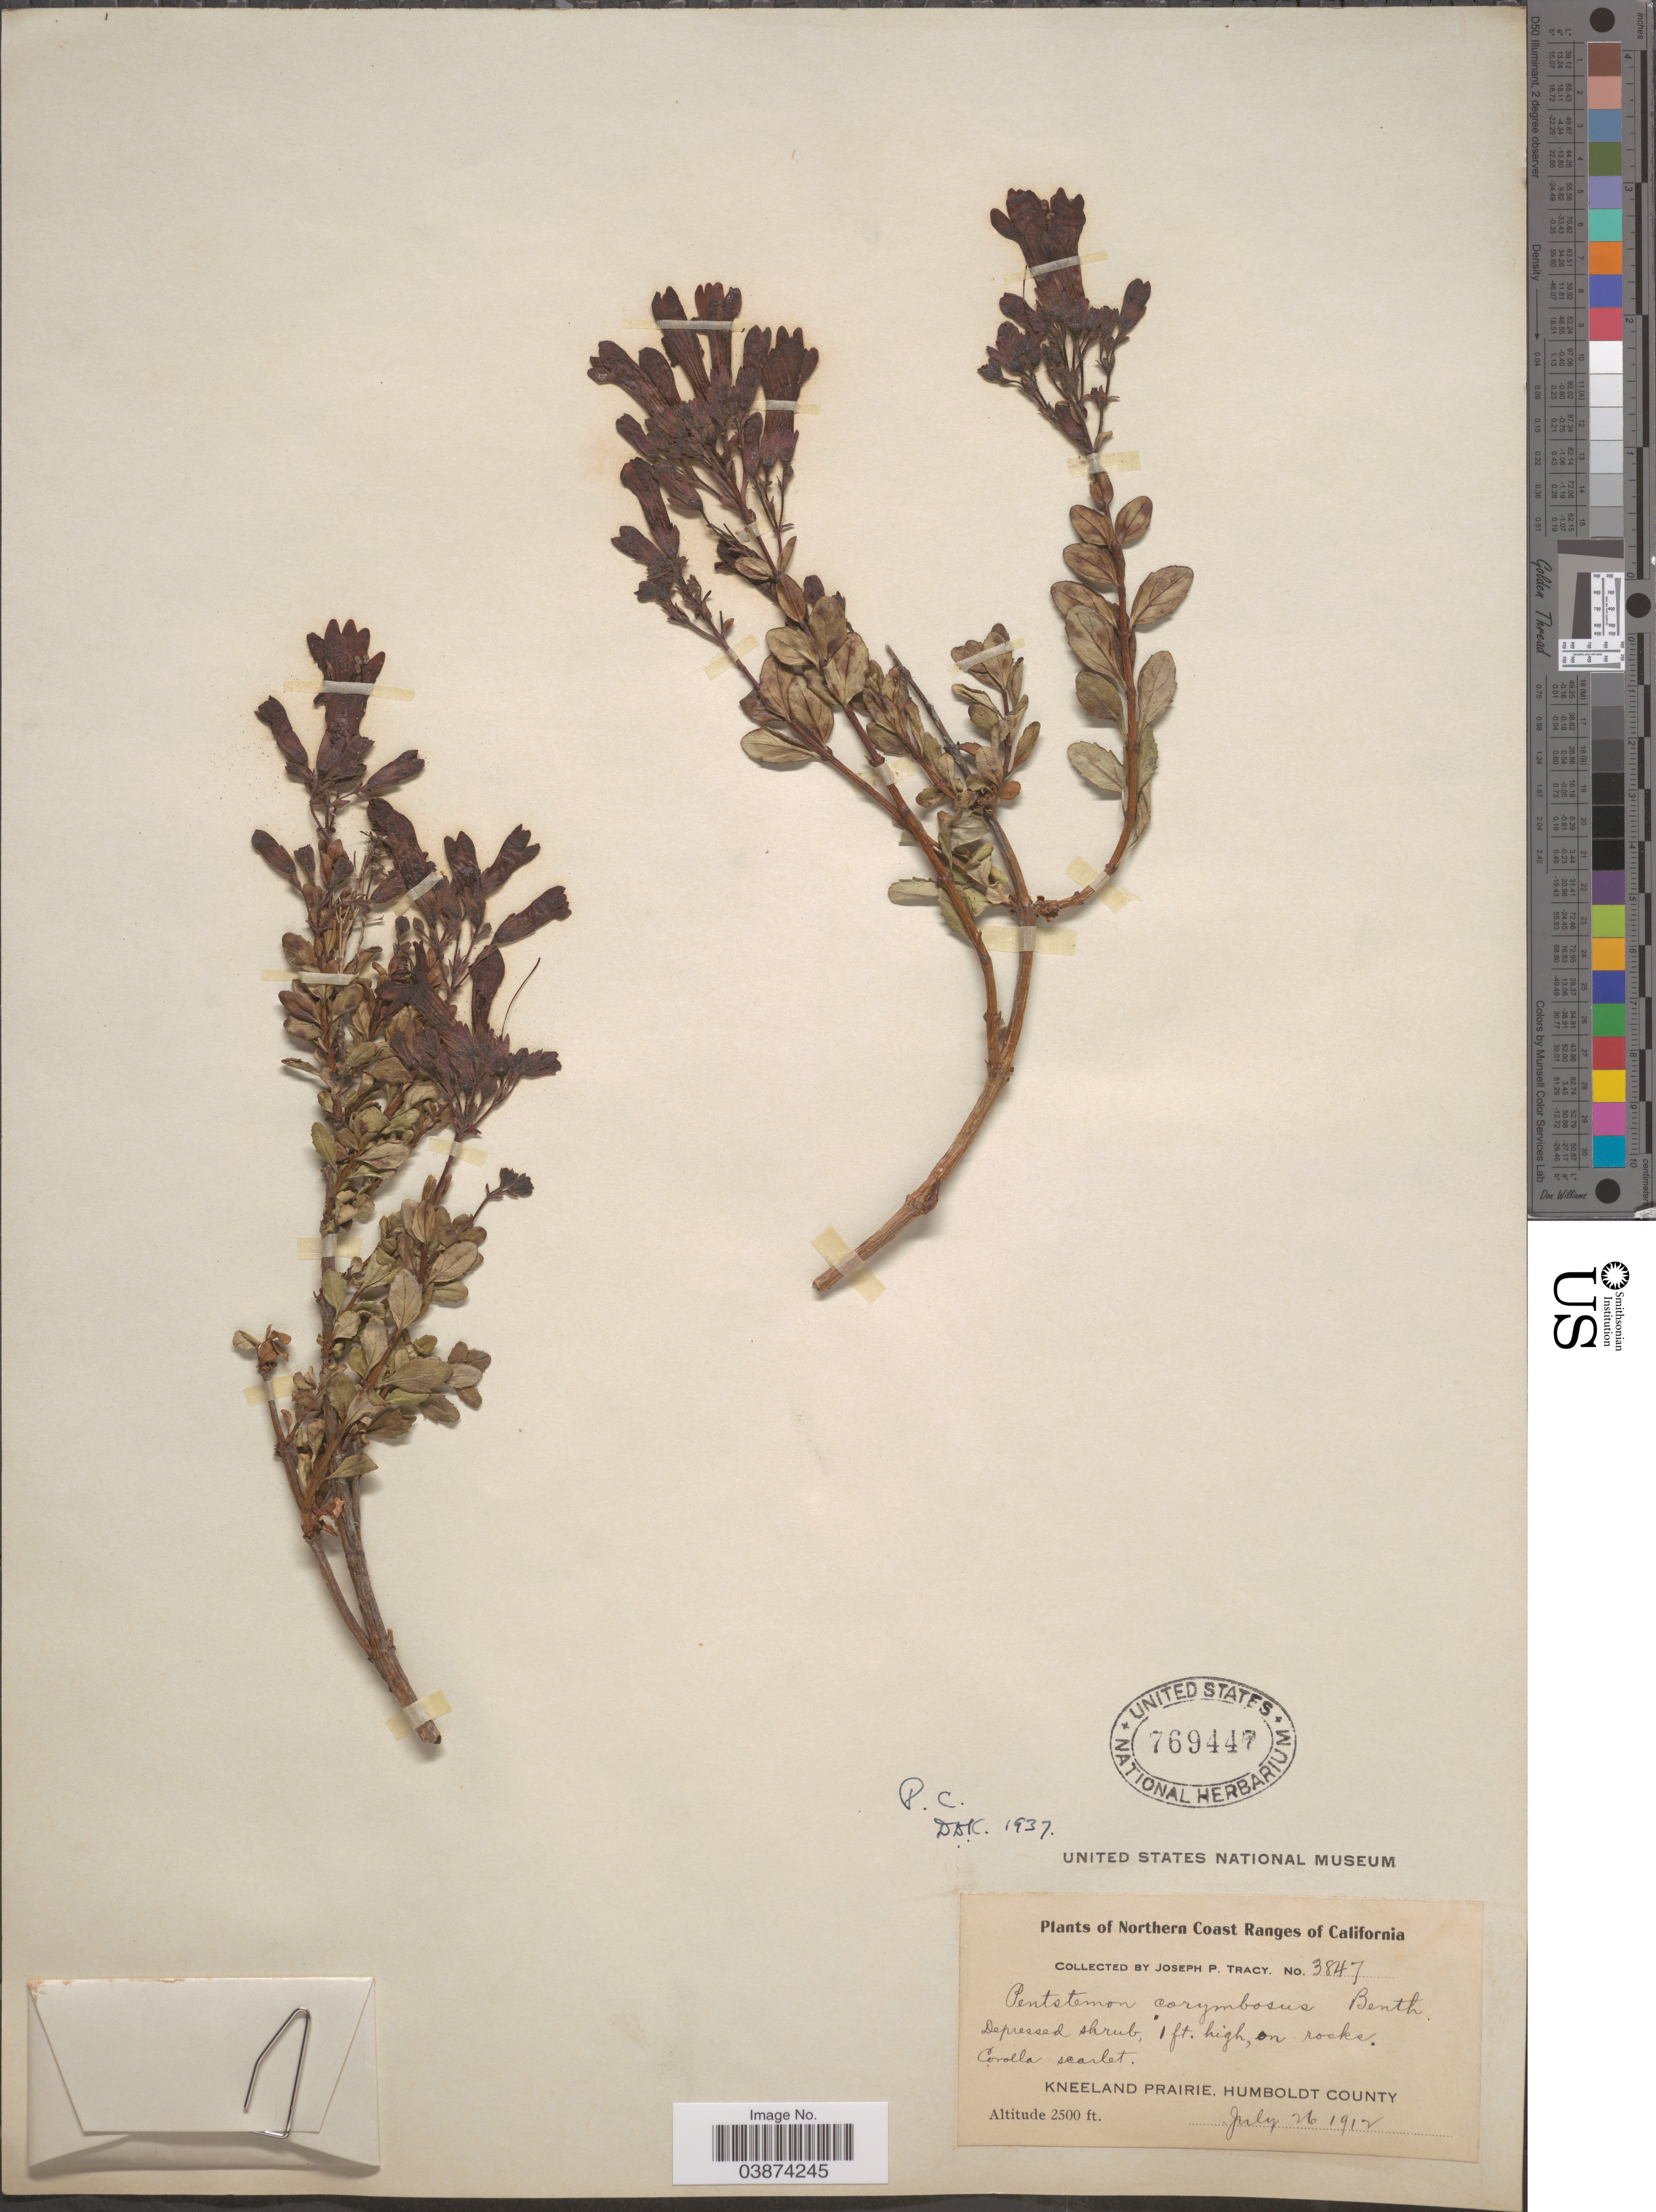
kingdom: Plantae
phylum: Tracheophyta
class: Magnoliopsida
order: Lamiales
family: Plantaginaceae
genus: Penstemon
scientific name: Penstemon corymbosus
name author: Benth.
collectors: J. Tracy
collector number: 3847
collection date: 1912-07-26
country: United States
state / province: California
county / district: Humboldt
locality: Northern Coast Ranges. Kneeland Prairie, Humboldt County.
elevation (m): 762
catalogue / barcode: US 769447